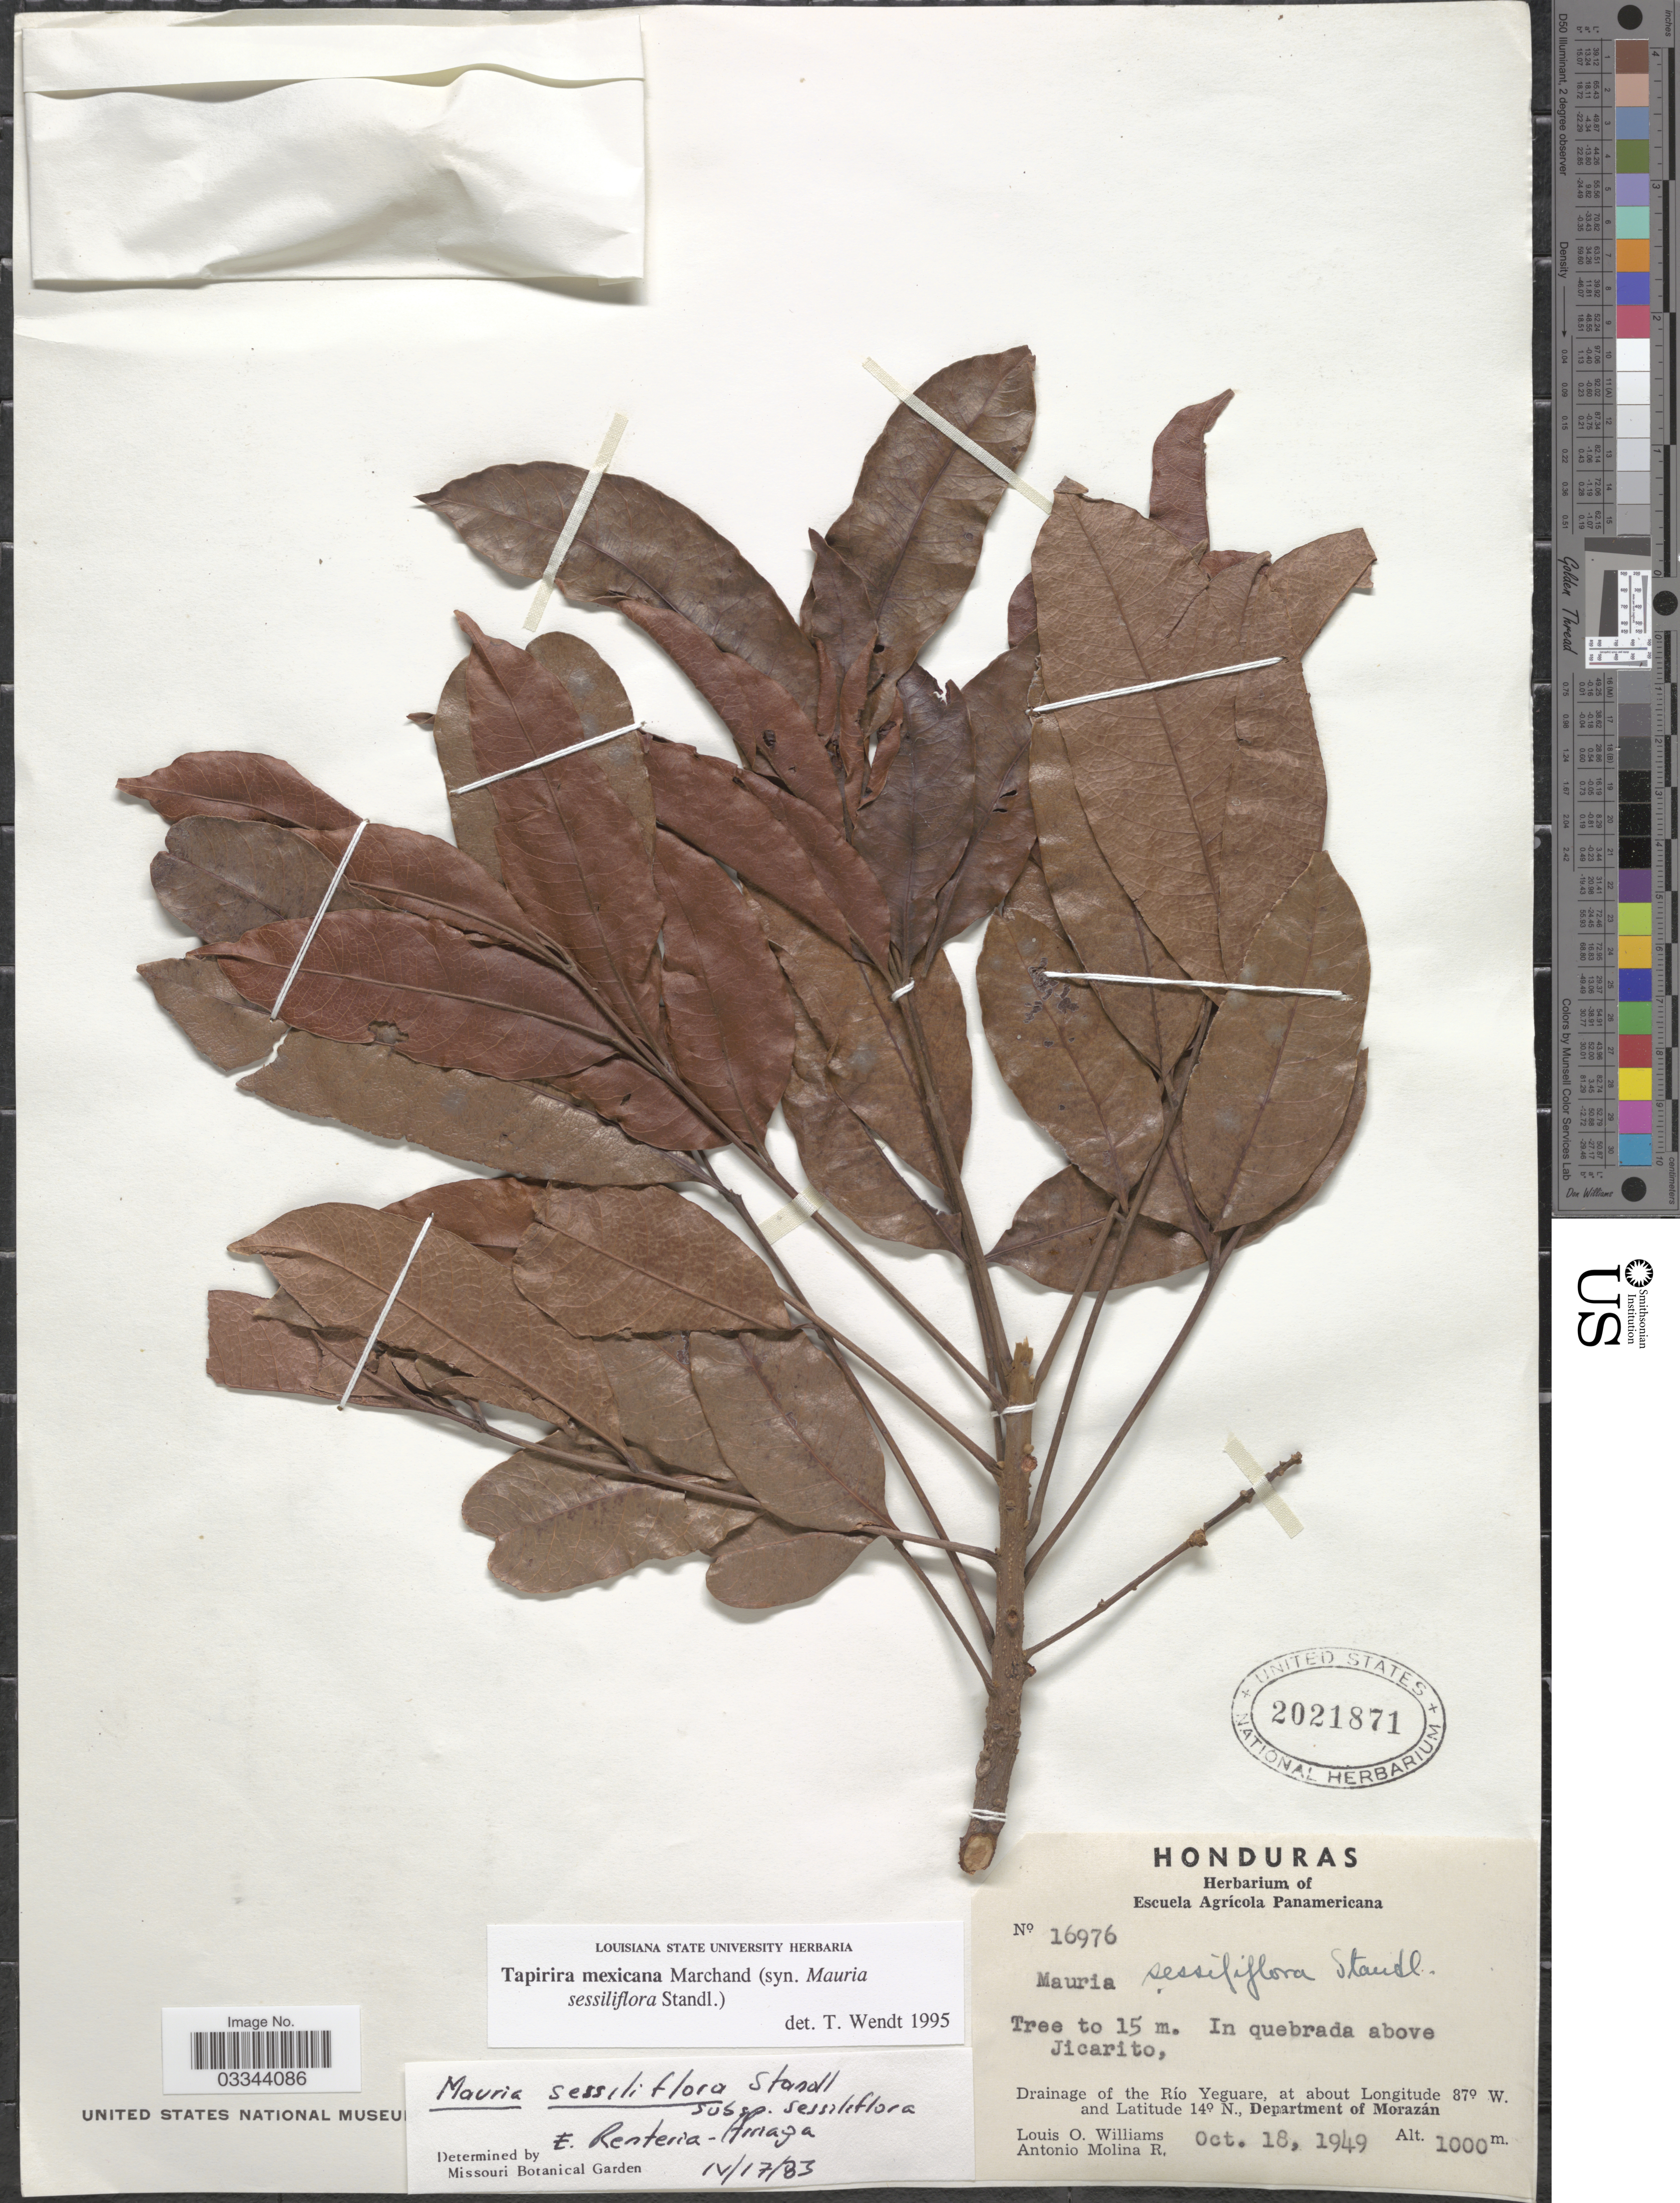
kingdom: Plantae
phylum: Tracheophyta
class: Magnoliopsida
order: Sapindales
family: Anacardiaceae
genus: Tapirira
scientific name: Tapirira mexicana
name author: Marchand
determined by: Mitchell, John D.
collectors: L. O. Williams & A. Molina R.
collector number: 16976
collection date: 1949-10-18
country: Honduras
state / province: Fco. Morazán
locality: In quebrada above Jicarito. Drainage of the Río Yequare, Department of Morazán.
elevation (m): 1000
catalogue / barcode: US 2021871